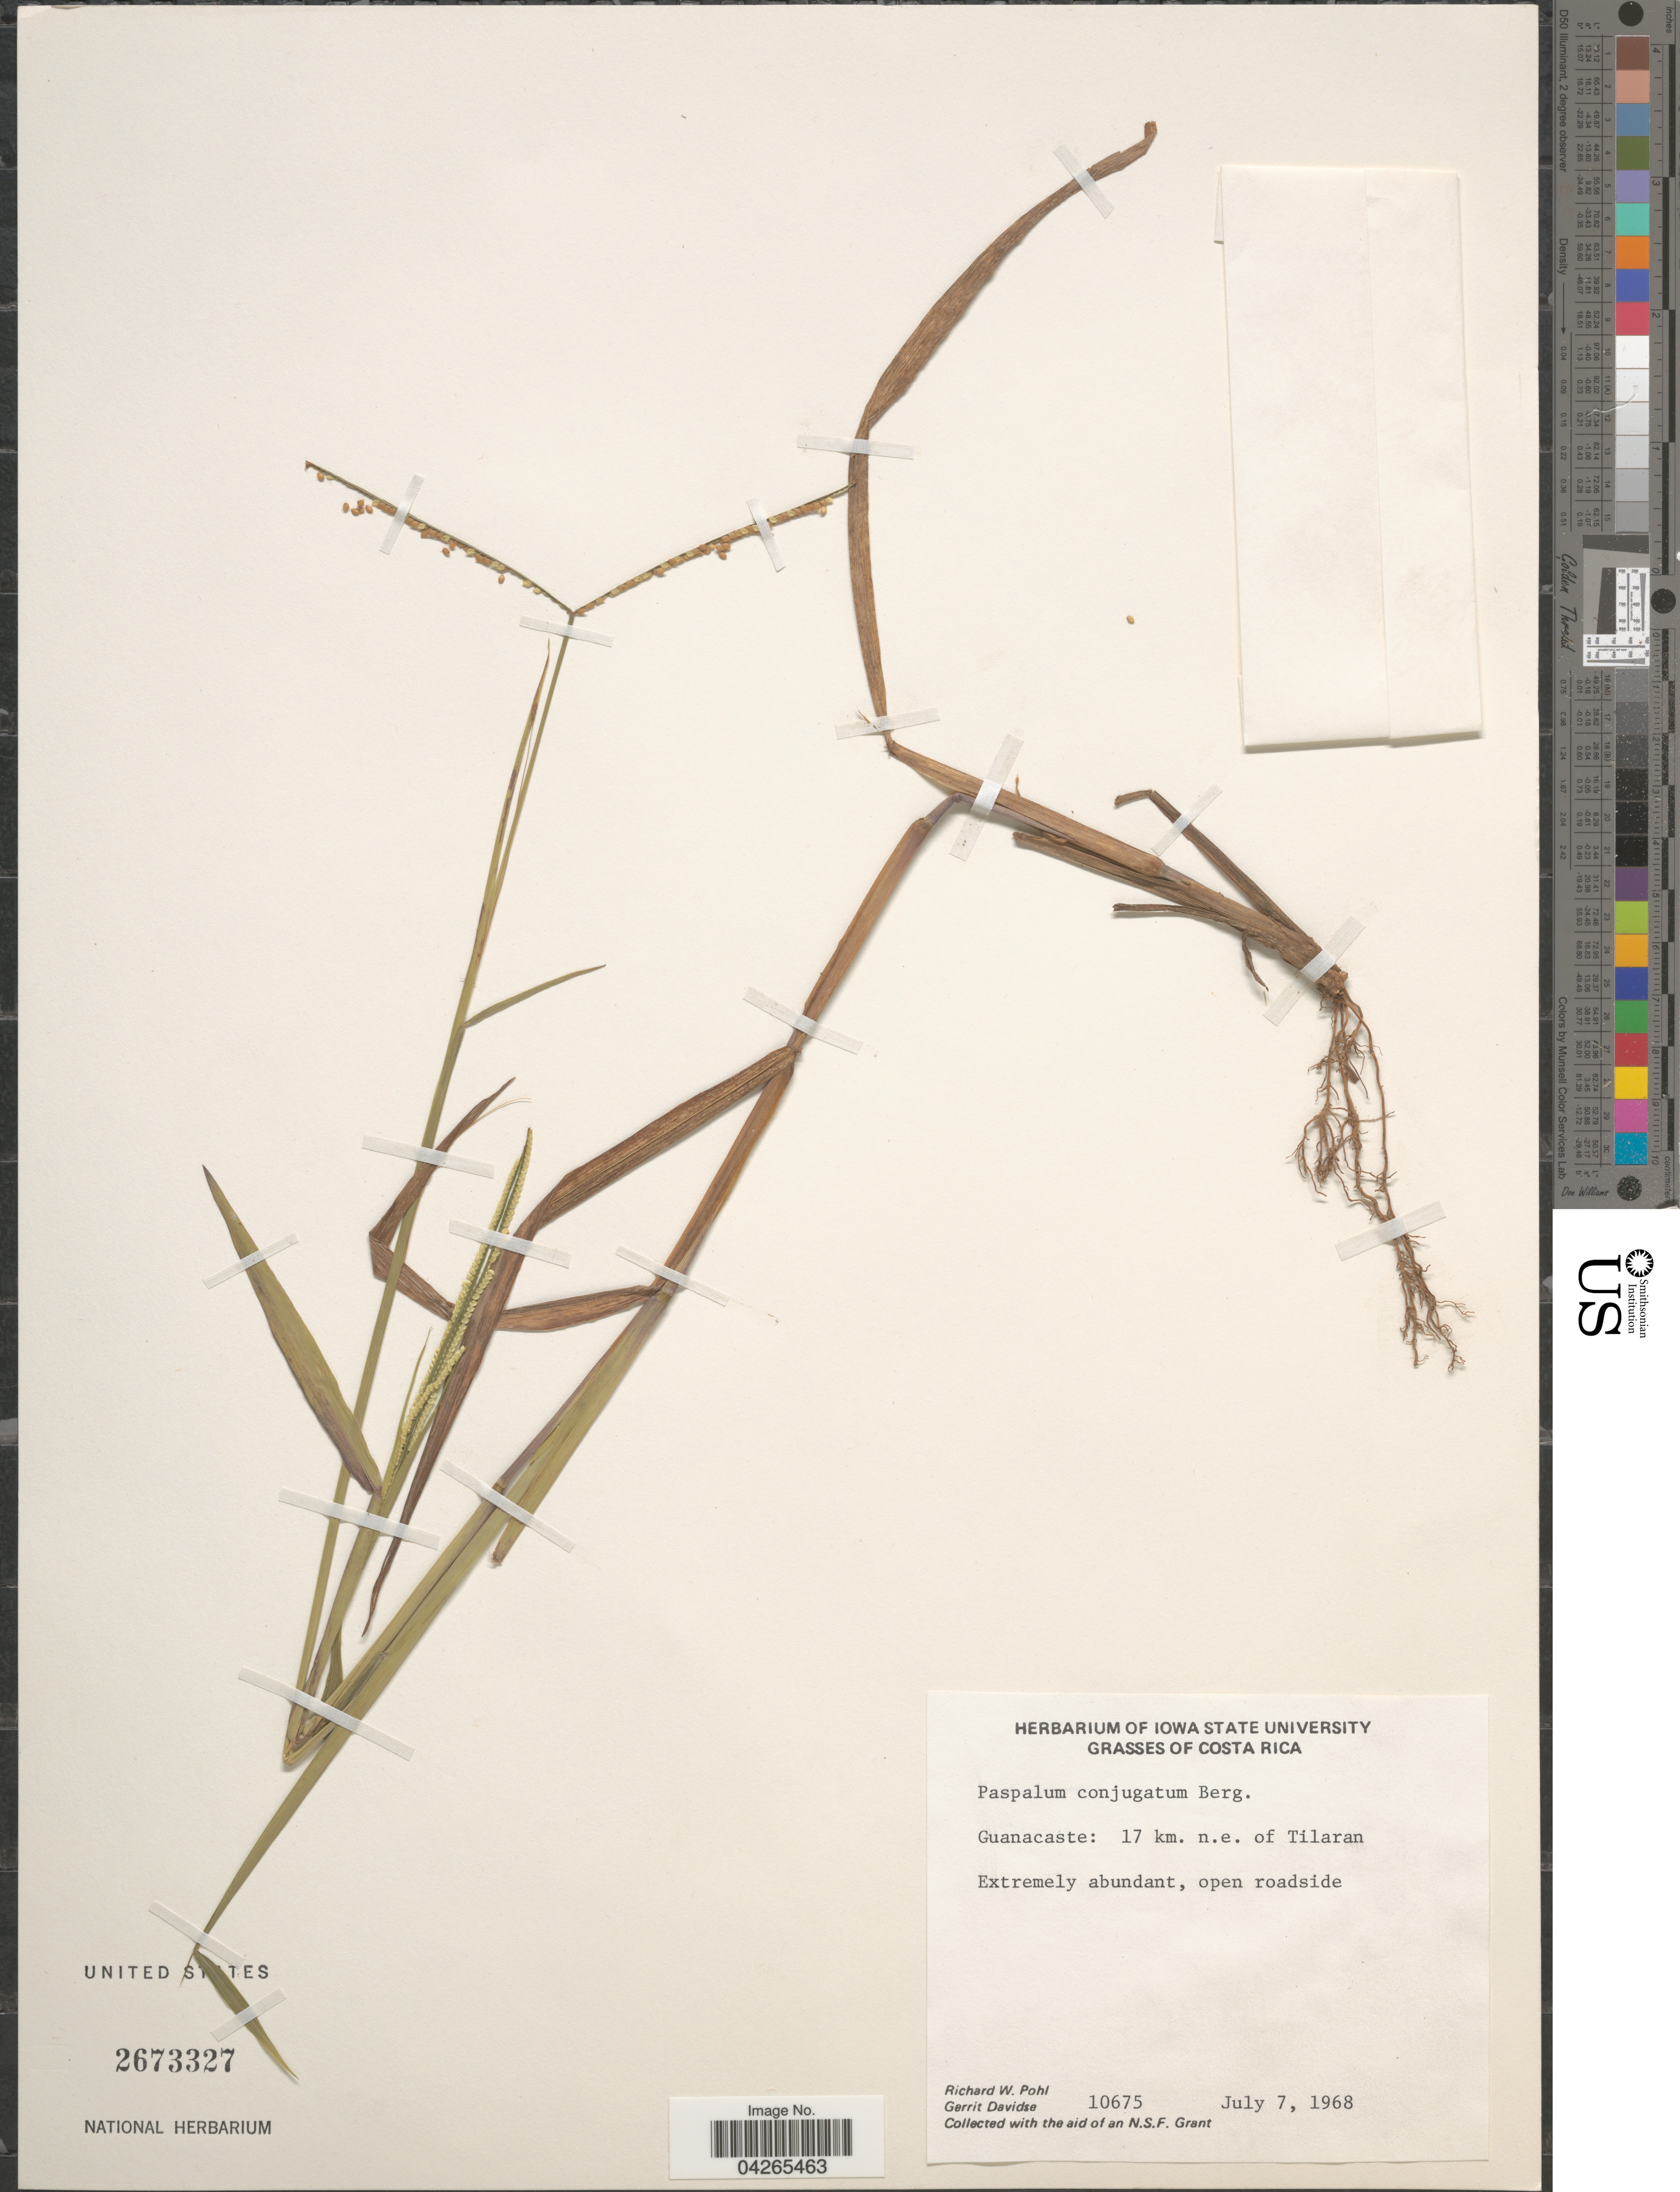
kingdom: Plantae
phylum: Tracheophyta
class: Liliopsida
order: Poales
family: Poaceae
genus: Paspalum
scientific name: Paspalum conjugatum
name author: P.J. Bergius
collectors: R. W. Pohl & G. Davidse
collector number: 10675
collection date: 1968-07-07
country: Costa Rica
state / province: Guanacaste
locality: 17 km. n.e. of Tilaran.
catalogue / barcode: US 2673327